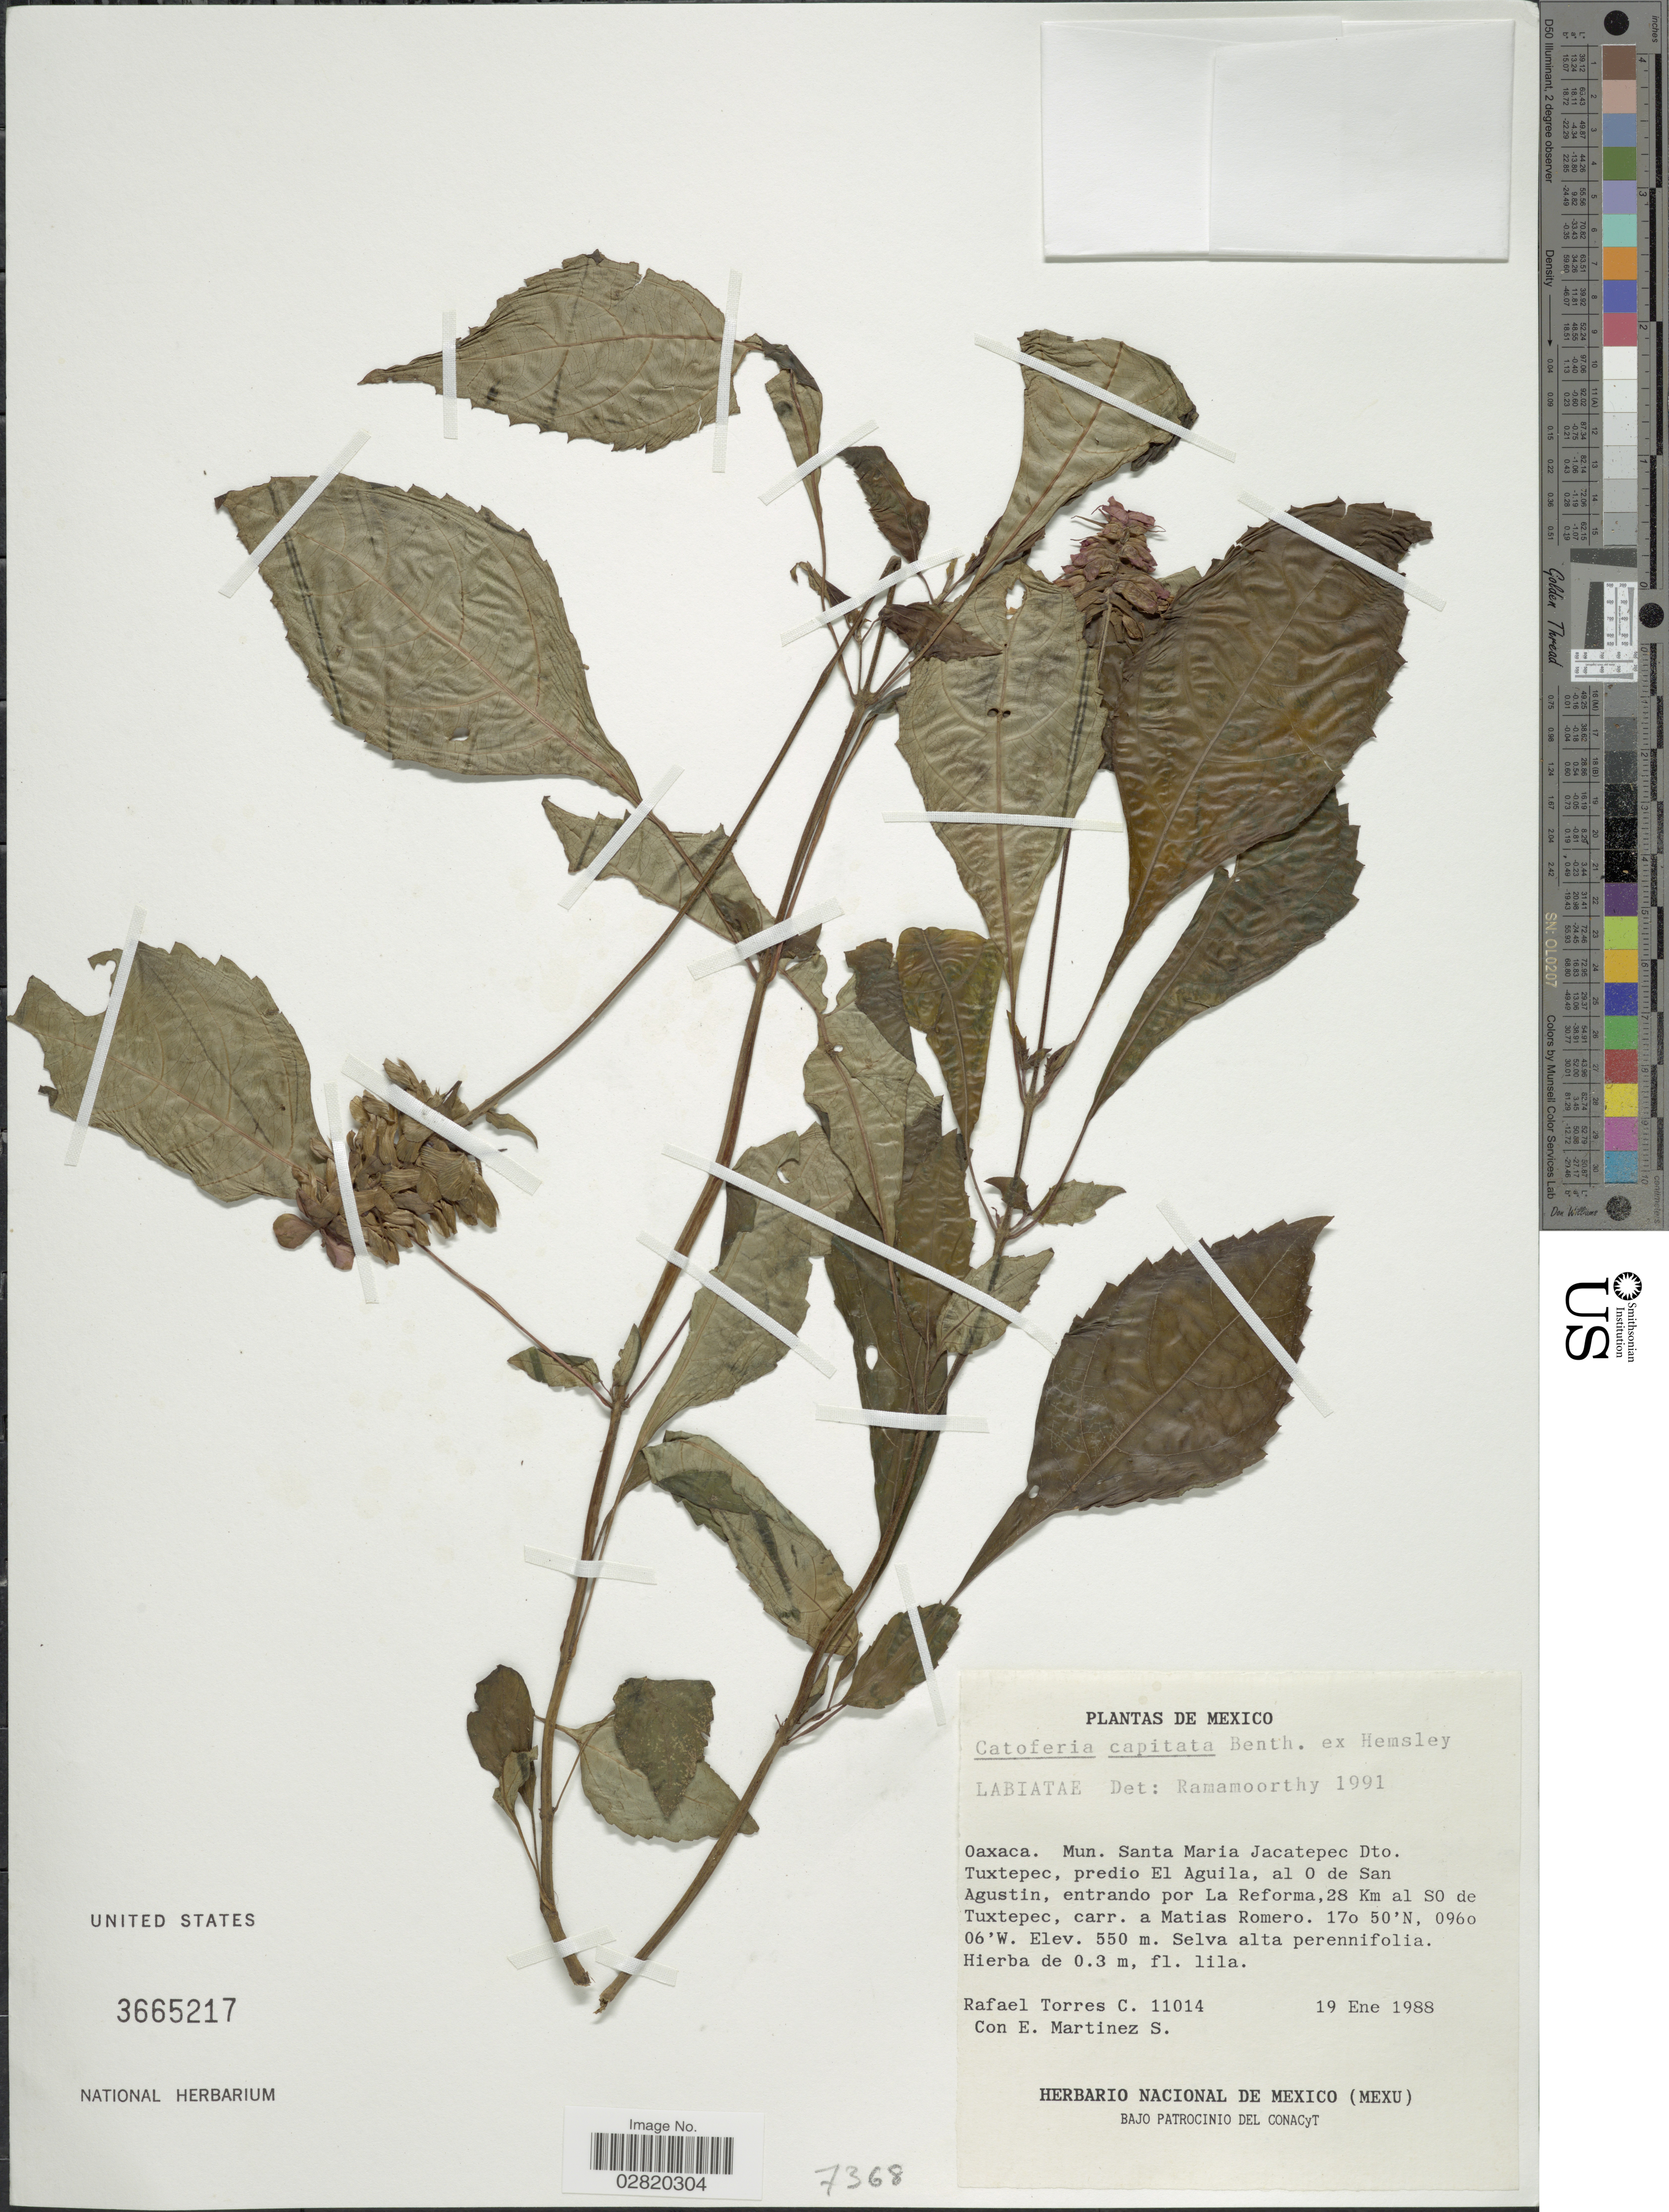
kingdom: Plantae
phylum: Tracheophyta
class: Magnoliopsida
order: Lamiales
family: Lamiaceae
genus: Catoferia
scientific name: Catoferia capitata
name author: Benth.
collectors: R. Torres C. & E. M. Martínez S.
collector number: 11014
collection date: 1988-01-19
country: Mexico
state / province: Oaxaca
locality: Mun. Santa Maria Jacatepec Dto. Tuxtepec, predio El Aguila, al 0 de San Agustin, entrando por La Reforma, 28 Km al S0 de Tuxtepec, carr. a Matias Romero.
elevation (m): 550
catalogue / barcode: US 3665217